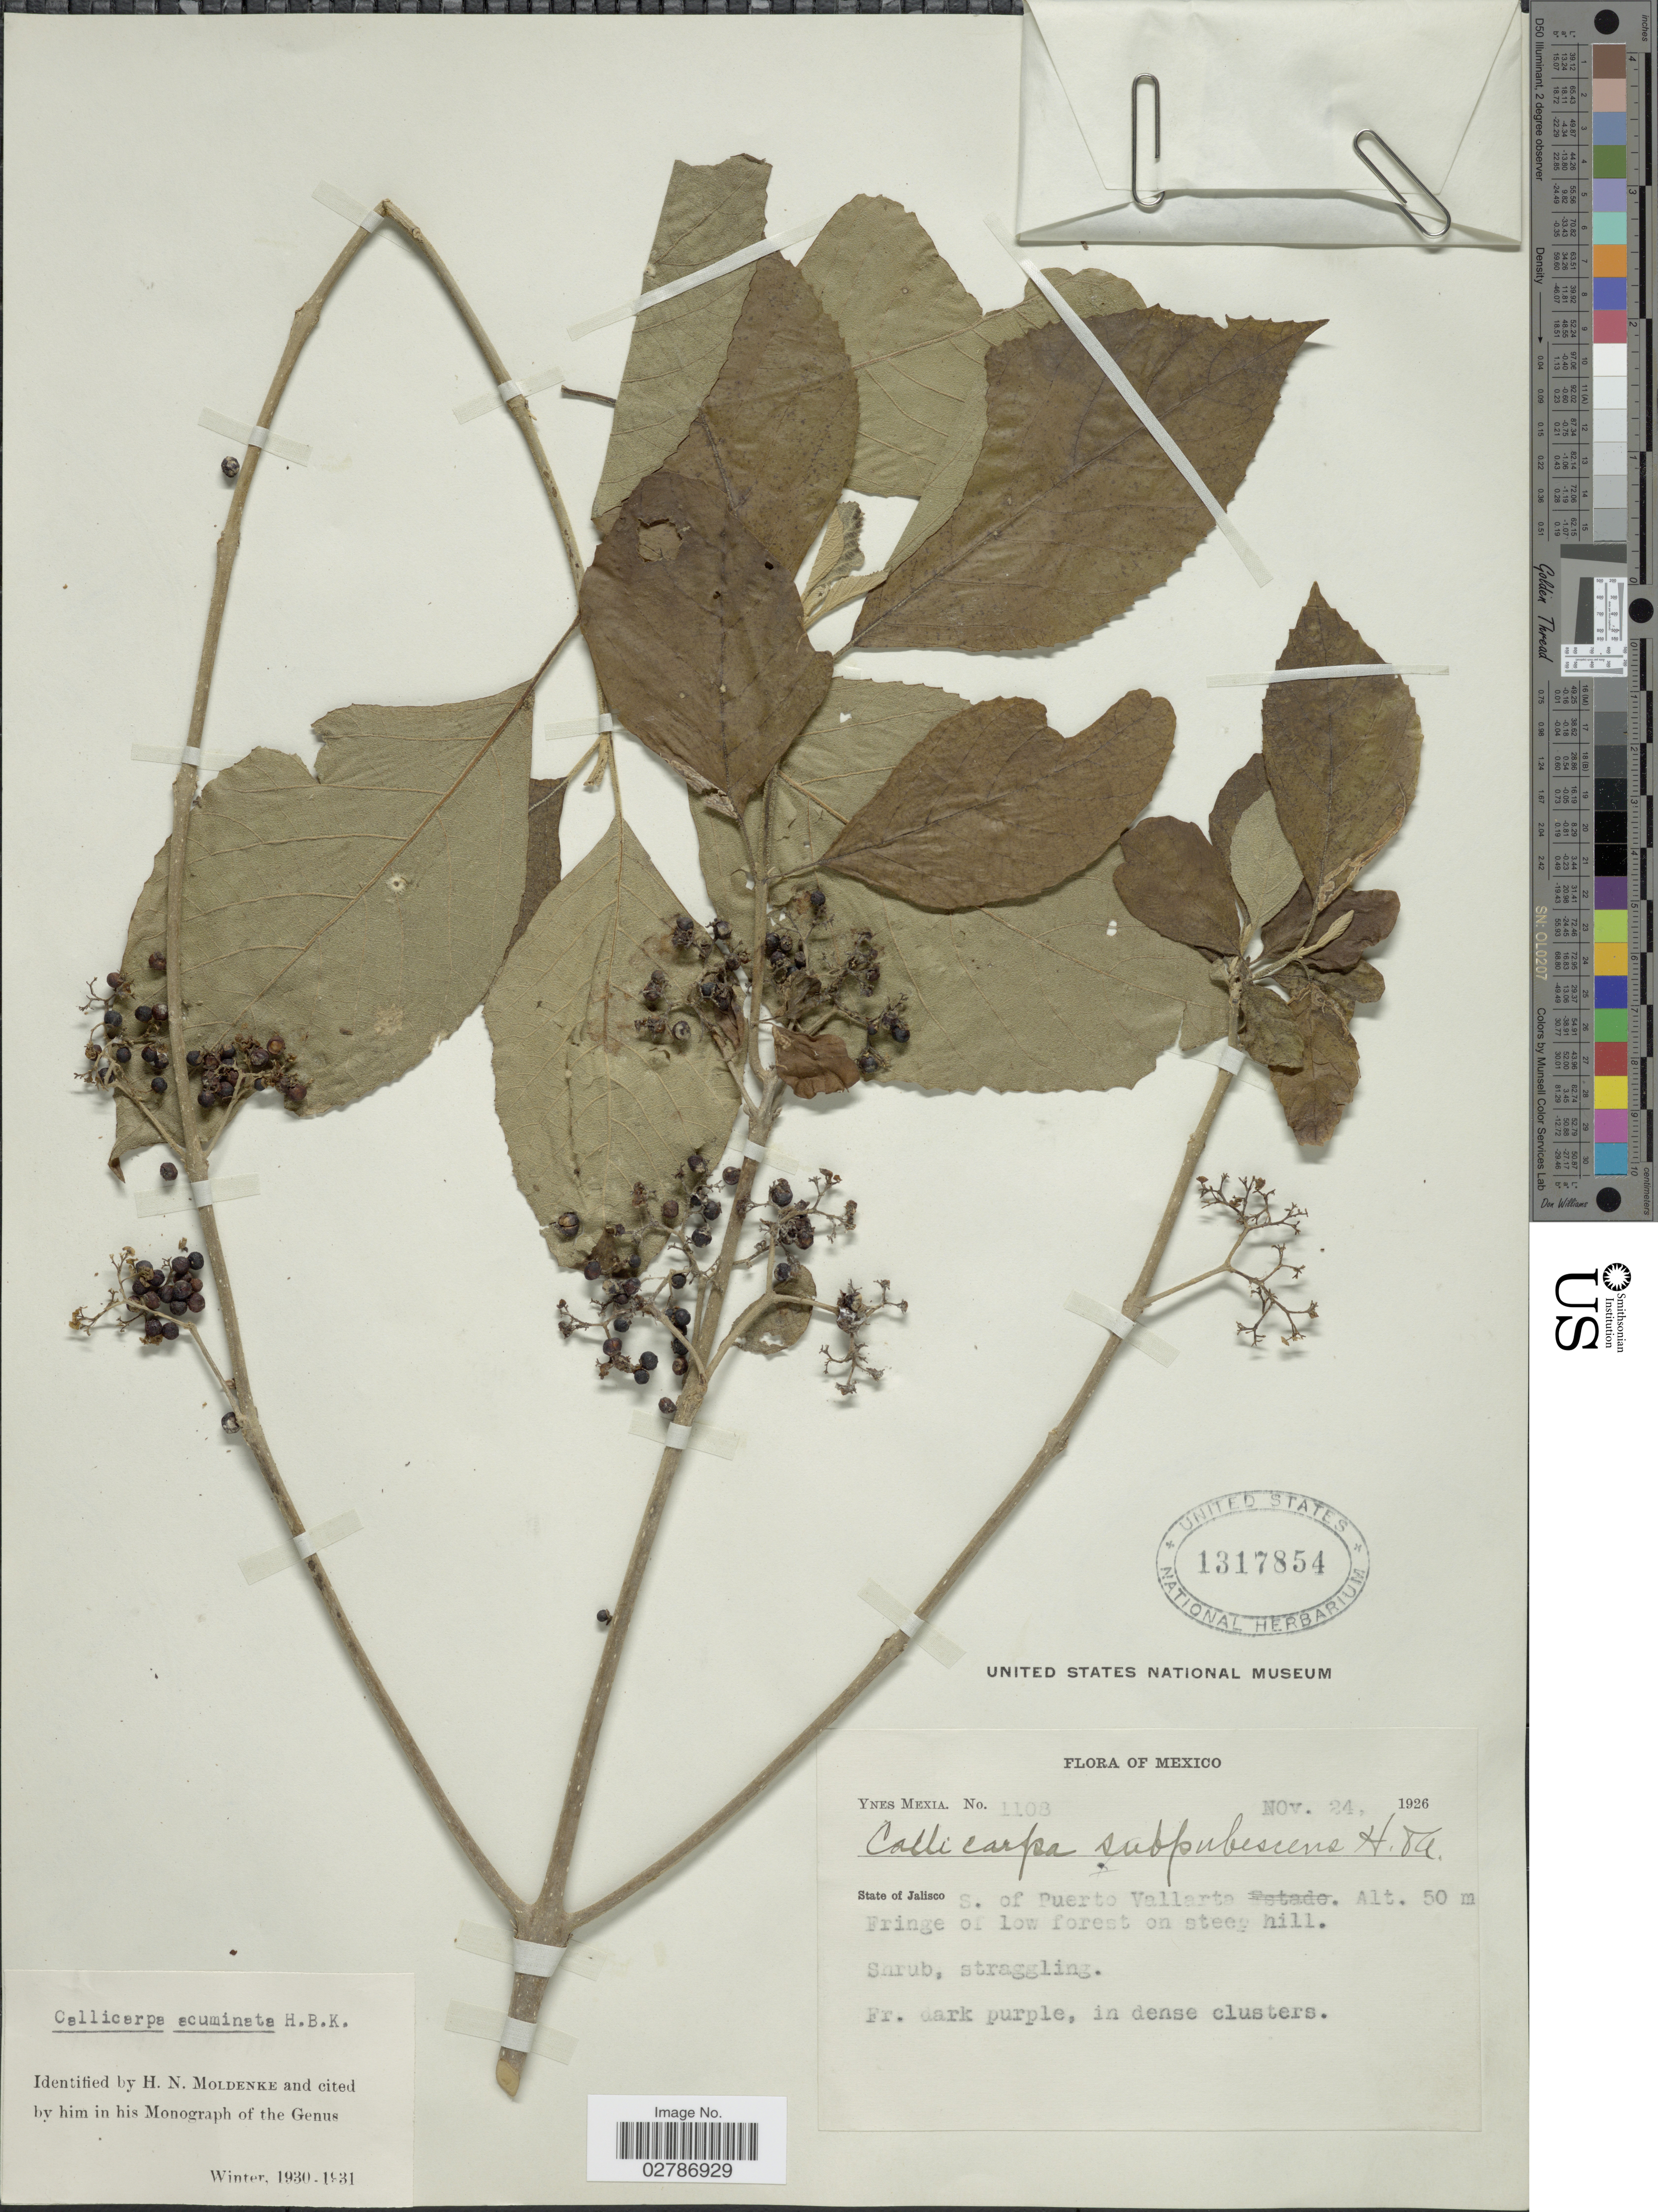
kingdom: Plantae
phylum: Tracheophyta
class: Magnoliopsida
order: Lamiales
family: Lamiaceae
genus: Callicarpa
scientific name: Callicarpa acuminata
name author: Kunth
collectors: Y. Mexia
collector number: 1108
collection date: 1926-11-24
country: Mexico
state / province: Jalisco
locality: S. of Puerto Vallarta.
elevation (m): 50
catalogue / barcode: US 1317854